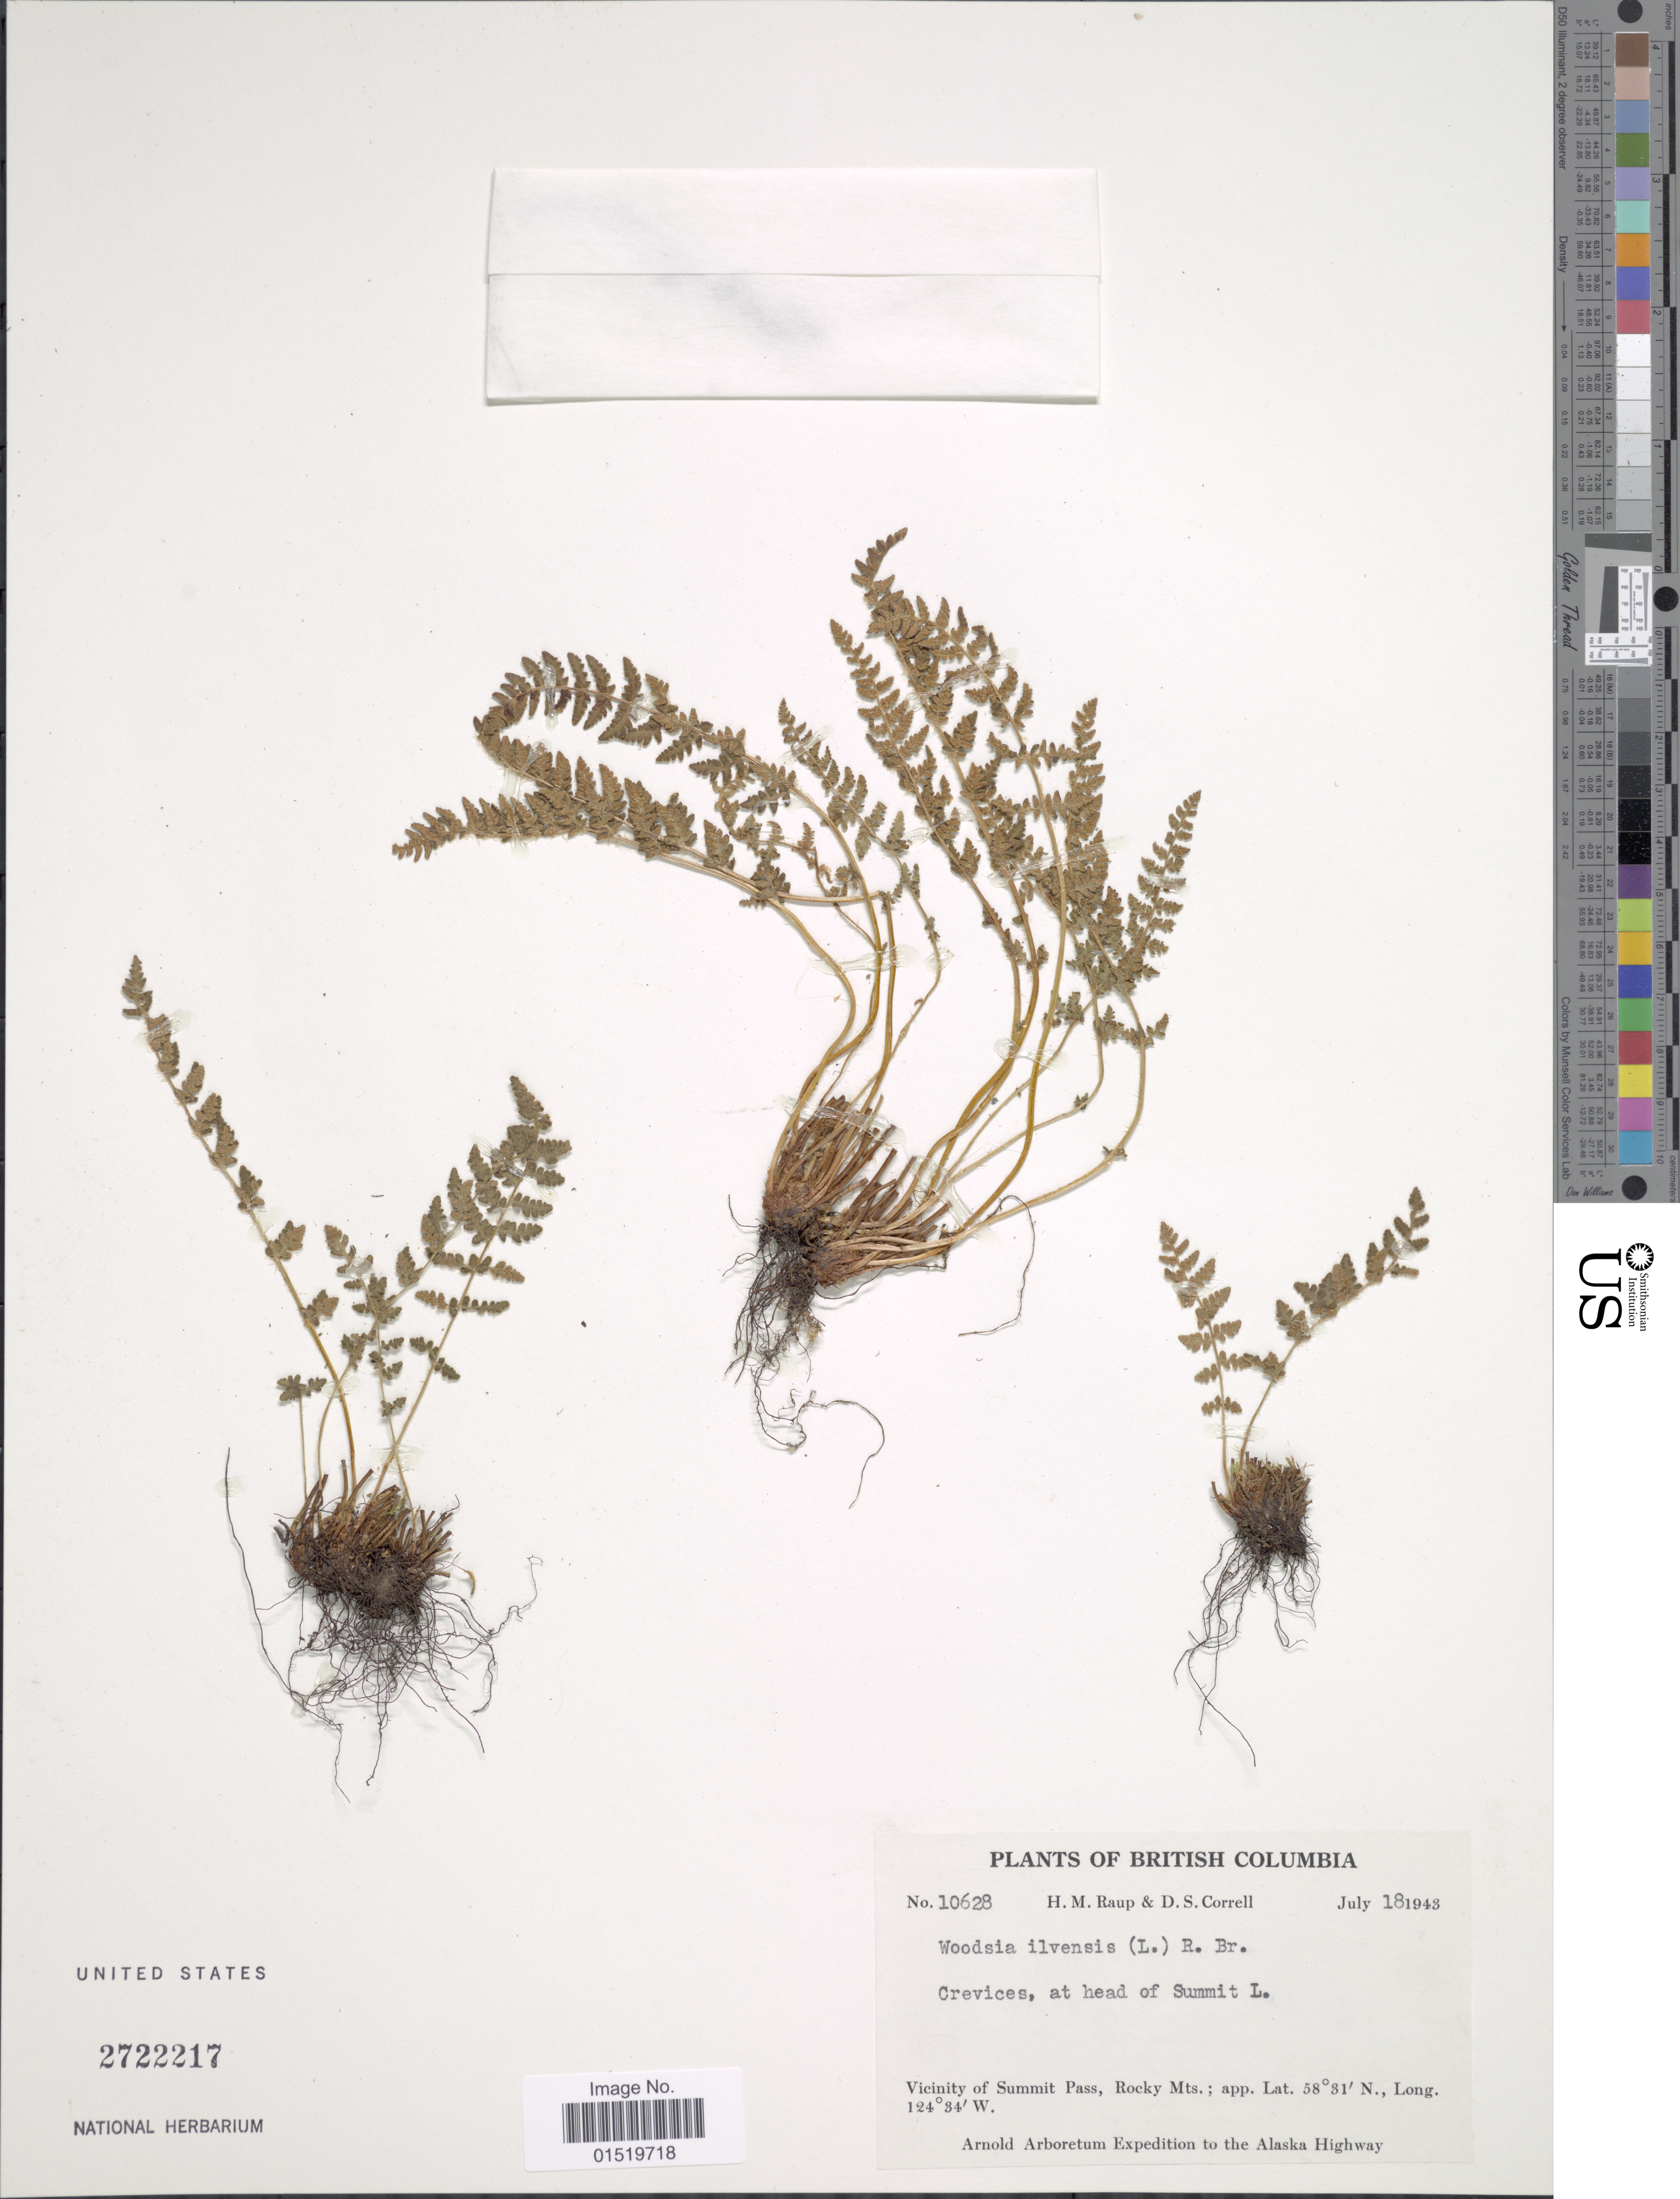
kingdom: Plantae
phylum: Tracheophyta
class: Polypodiopsida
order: Polypodiales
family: Woodsiaceae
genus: Woodsia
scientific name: Woodsia ilvensis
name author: (L.) R. Br.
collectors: H. Raup & D. S. Correll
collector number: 10628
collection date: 1943-07-18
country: Canada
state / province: British Columbia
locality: Crevices, at head of Summit L. Vicinity of Summit Pass, Rocky Mts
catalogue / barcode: US 2722217